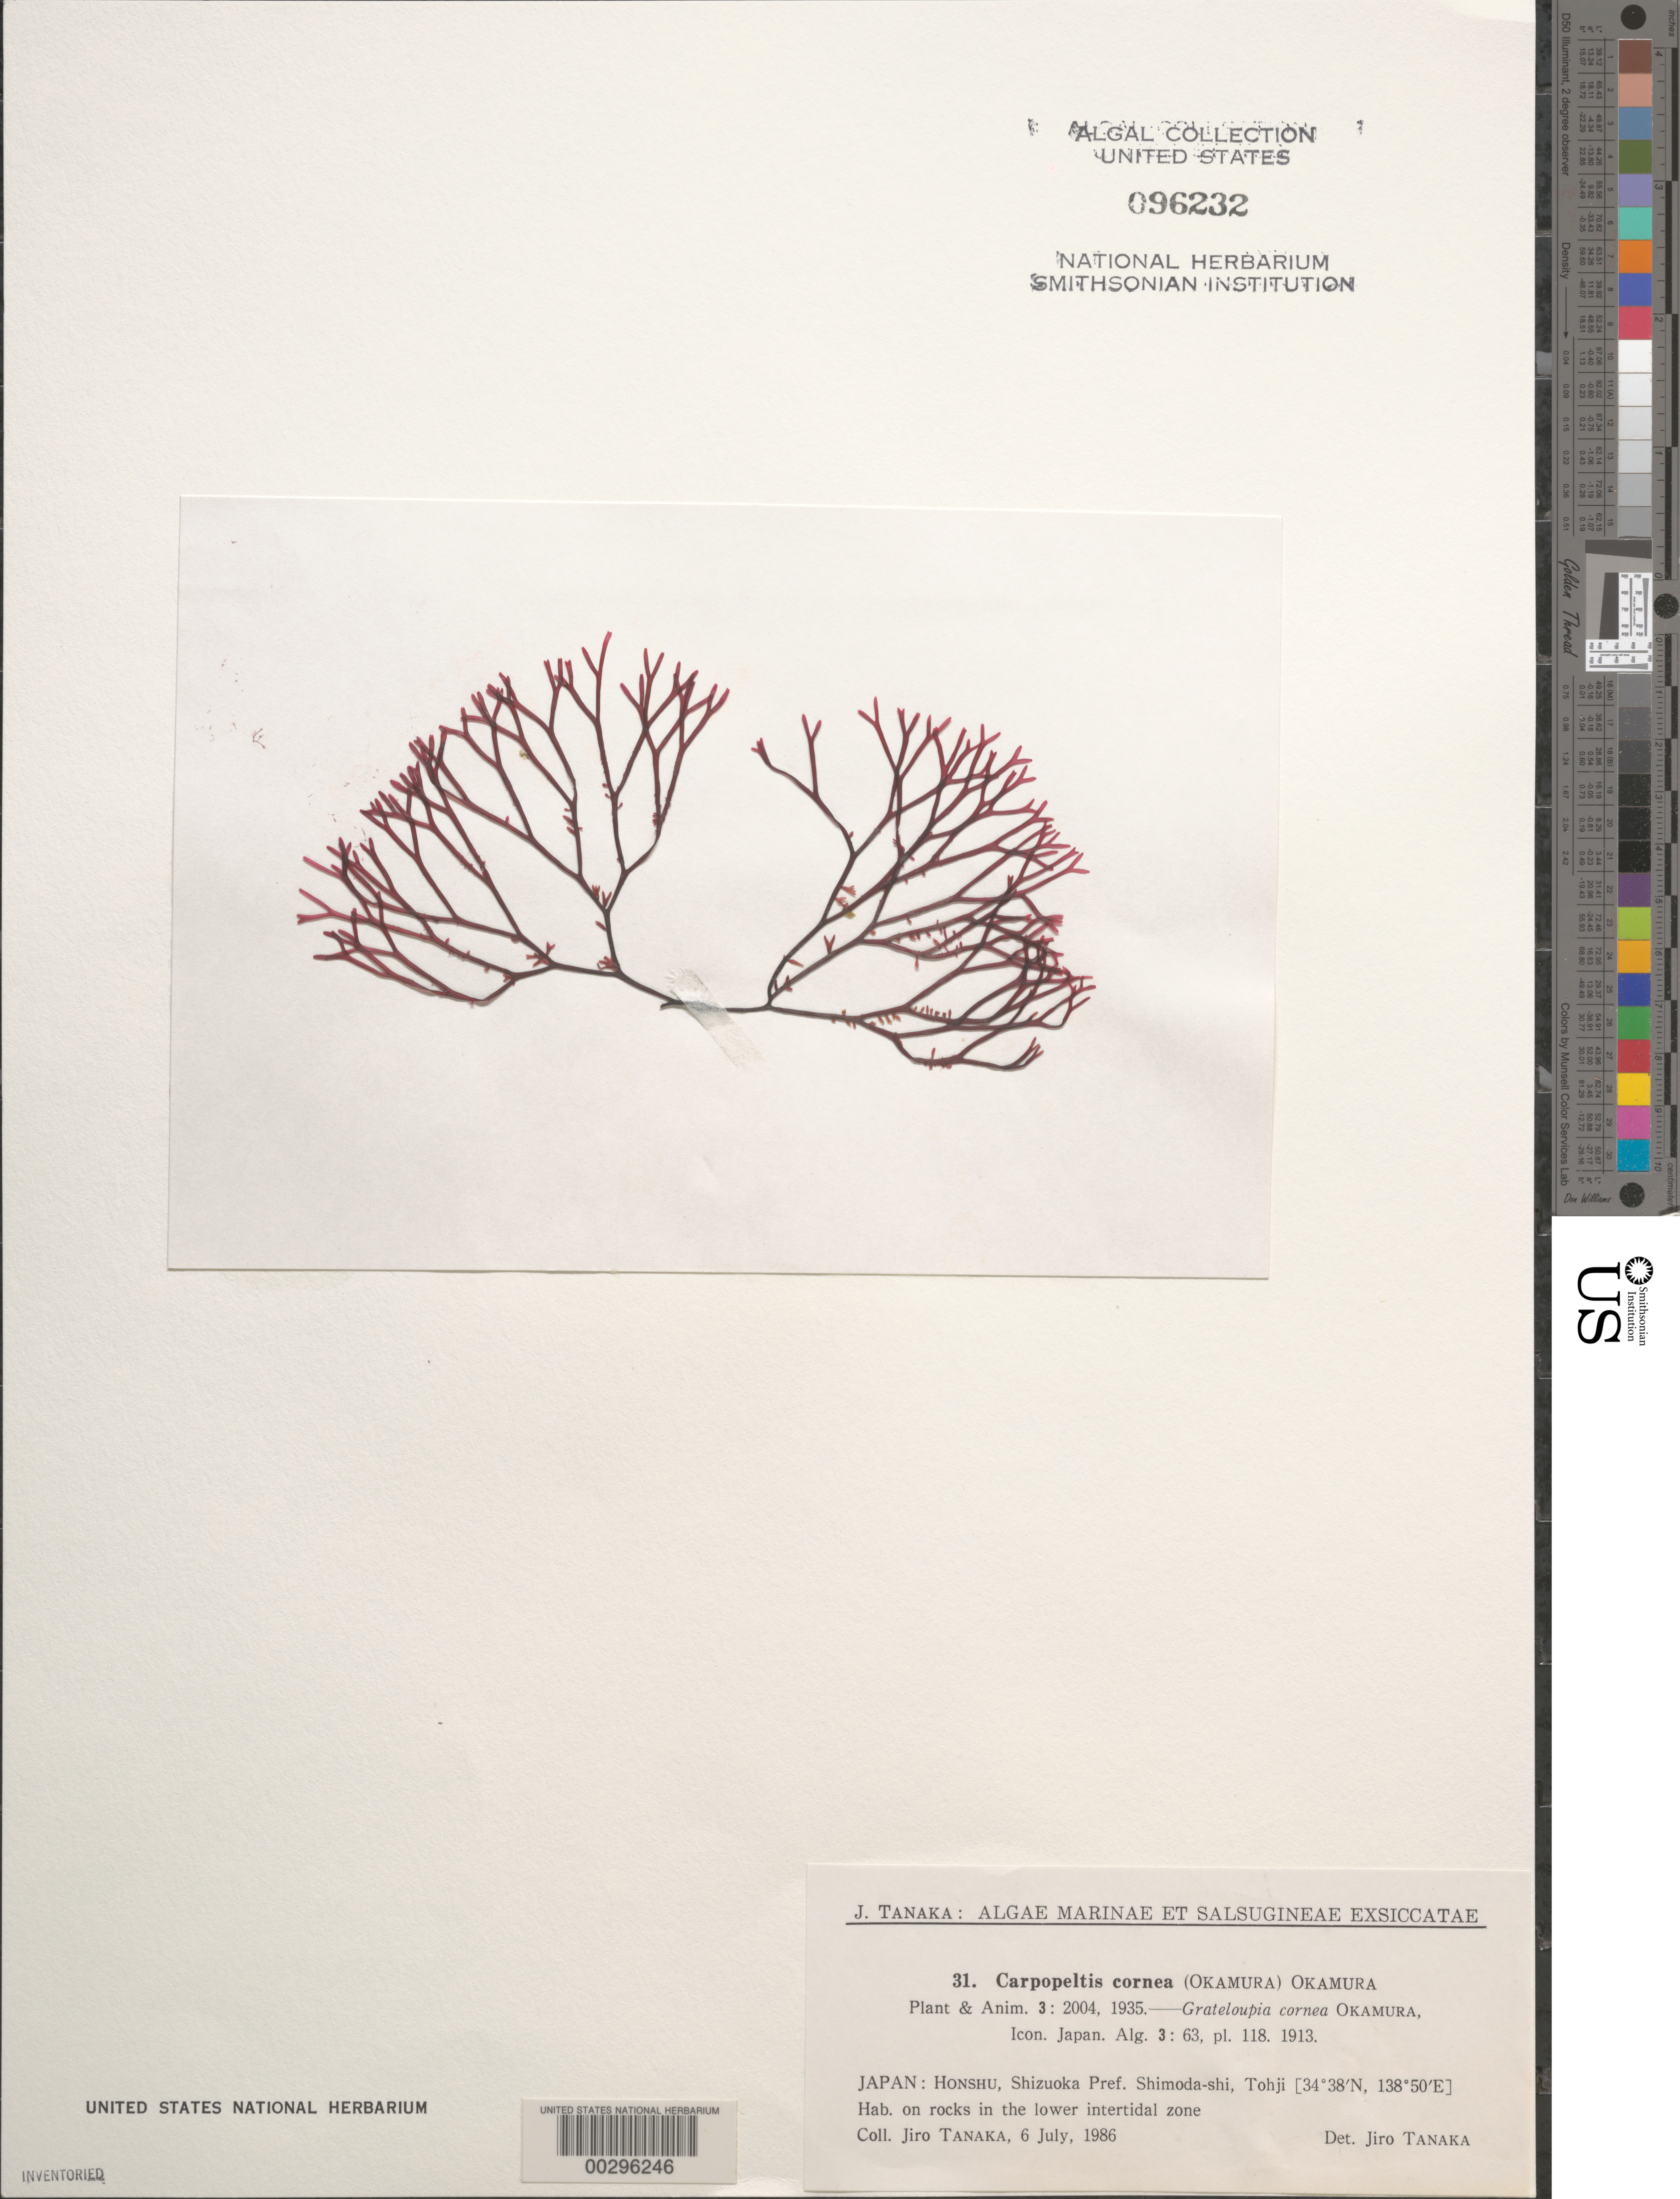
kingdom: Plantae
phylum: Rhodophyta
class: Florideophyceae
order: Halymeniales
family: Halymeniaceae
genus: Grateloupia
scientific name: Grateloupia cornea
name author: Okamura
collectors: J. Tanaka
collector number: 31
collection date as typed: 06 Jul 1986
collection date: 1986-07-06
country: Japan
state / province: Sizuoka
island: Honshu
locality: Tohji, Shimoda-shi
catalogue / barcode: US 96232